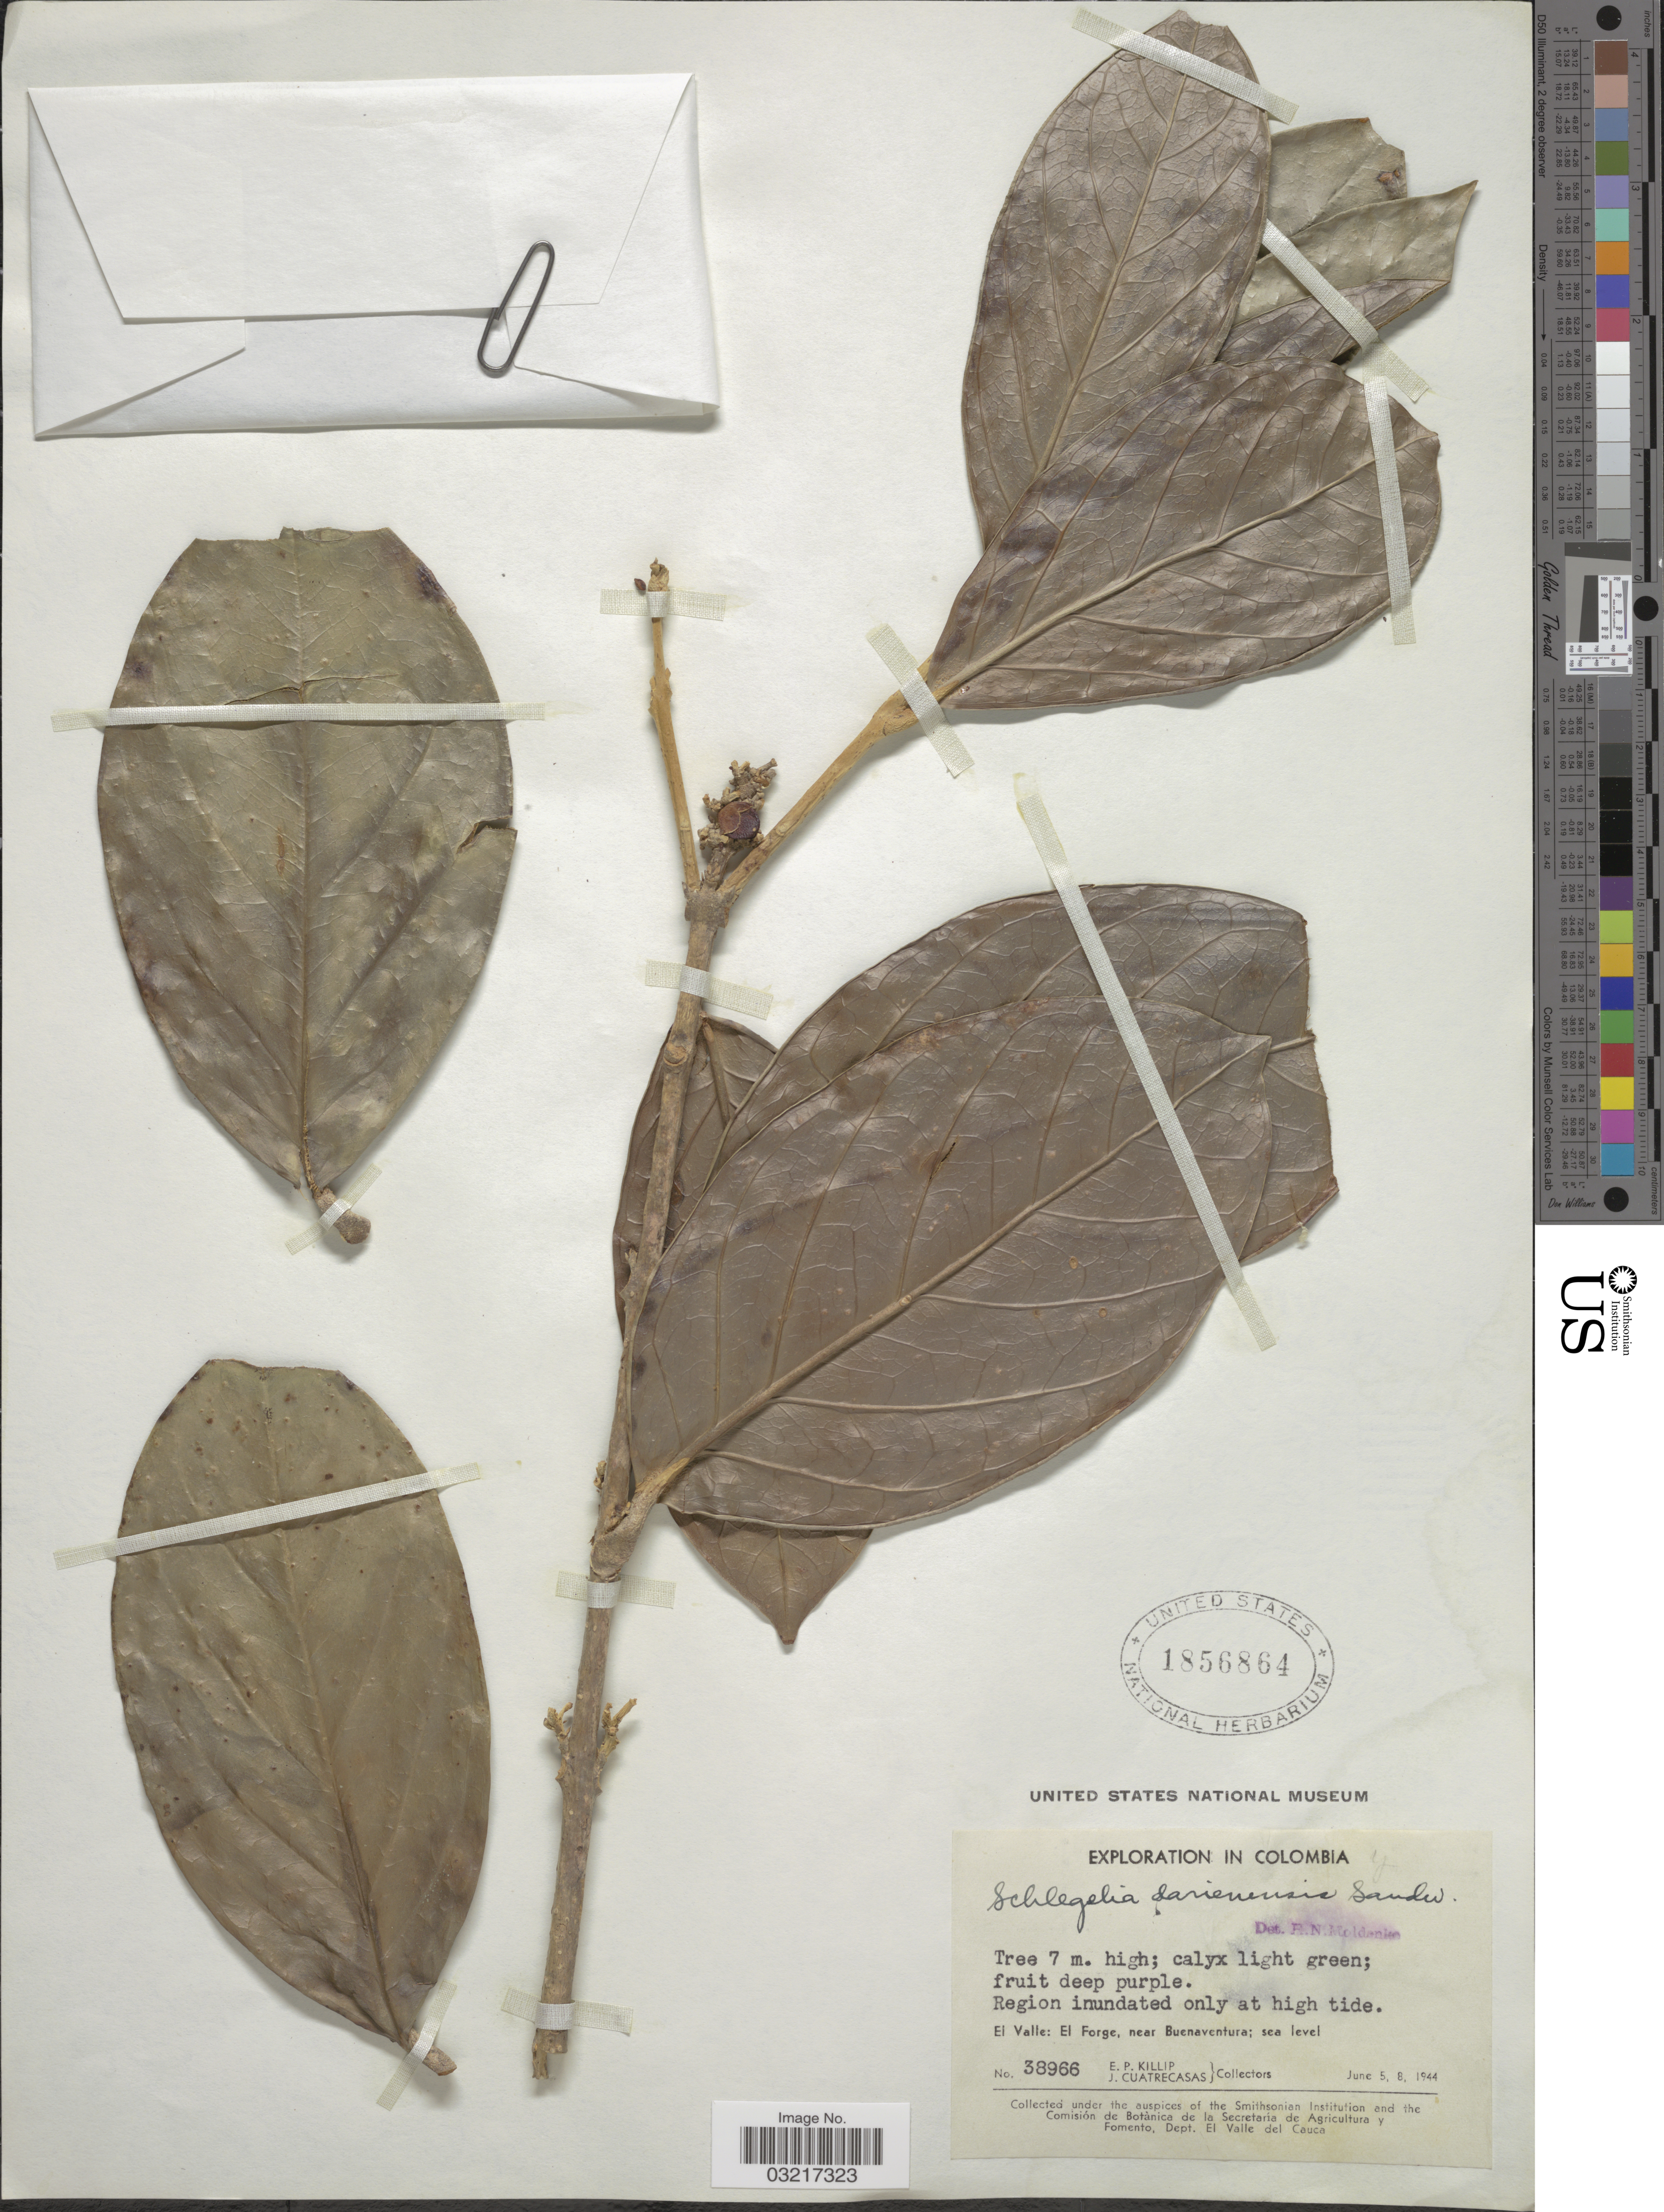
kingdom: Plantae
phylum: Tracheophyta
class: Magnoliopsida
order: Lamiales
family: Schlegeliaceae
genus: Schlegelia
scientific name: Schlegelia darienensis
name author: Sandwith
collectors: E. P. Killip & J. Cuatrecasas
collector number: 38966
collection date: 1944-06-05/1944-06-08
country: Colombia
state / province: Valle del Cauca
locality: El Valle: El Forge, near Buenaventura.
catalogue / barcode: US 1856864